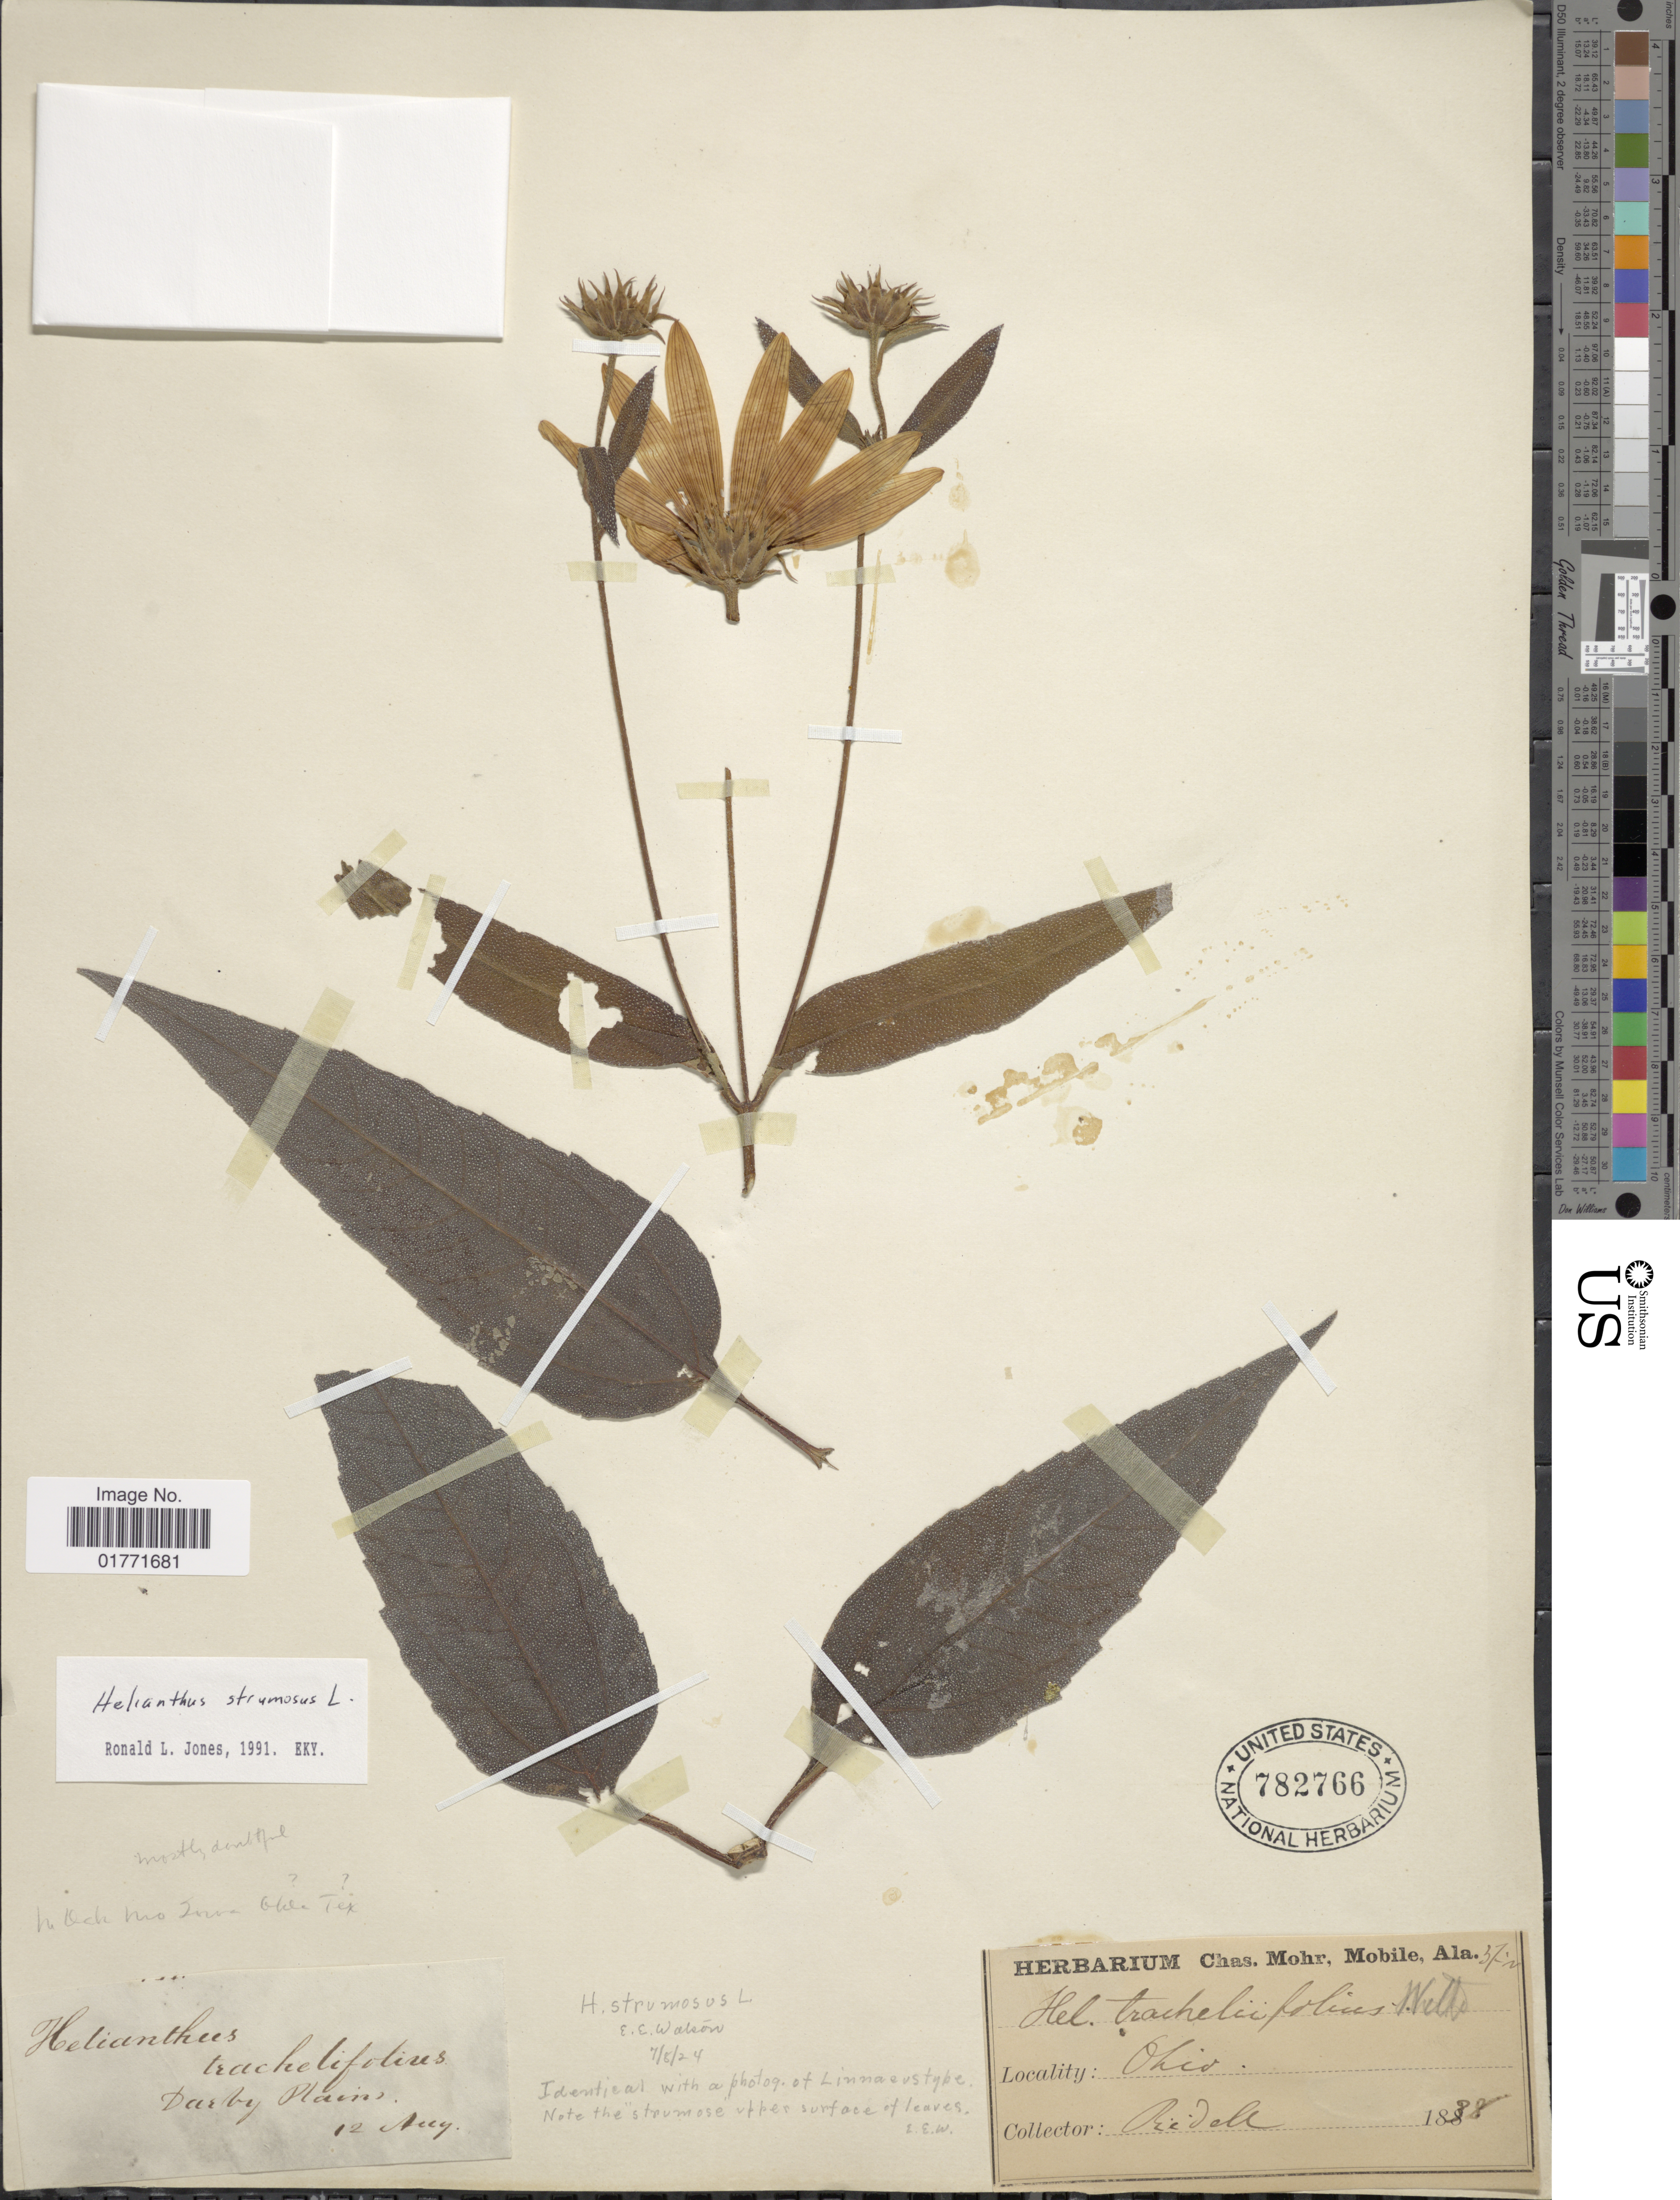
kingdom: Plantae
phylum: Tracheophyta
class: Magnoliopsida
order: Asterales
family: Asteraceae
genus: Helianthus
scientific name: Helianthus strumosus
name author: L.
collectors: -. Ridell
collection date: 1838-08-12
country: United States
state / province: Ohio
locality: Ohio. Darby Plains.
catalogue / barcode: US 782766